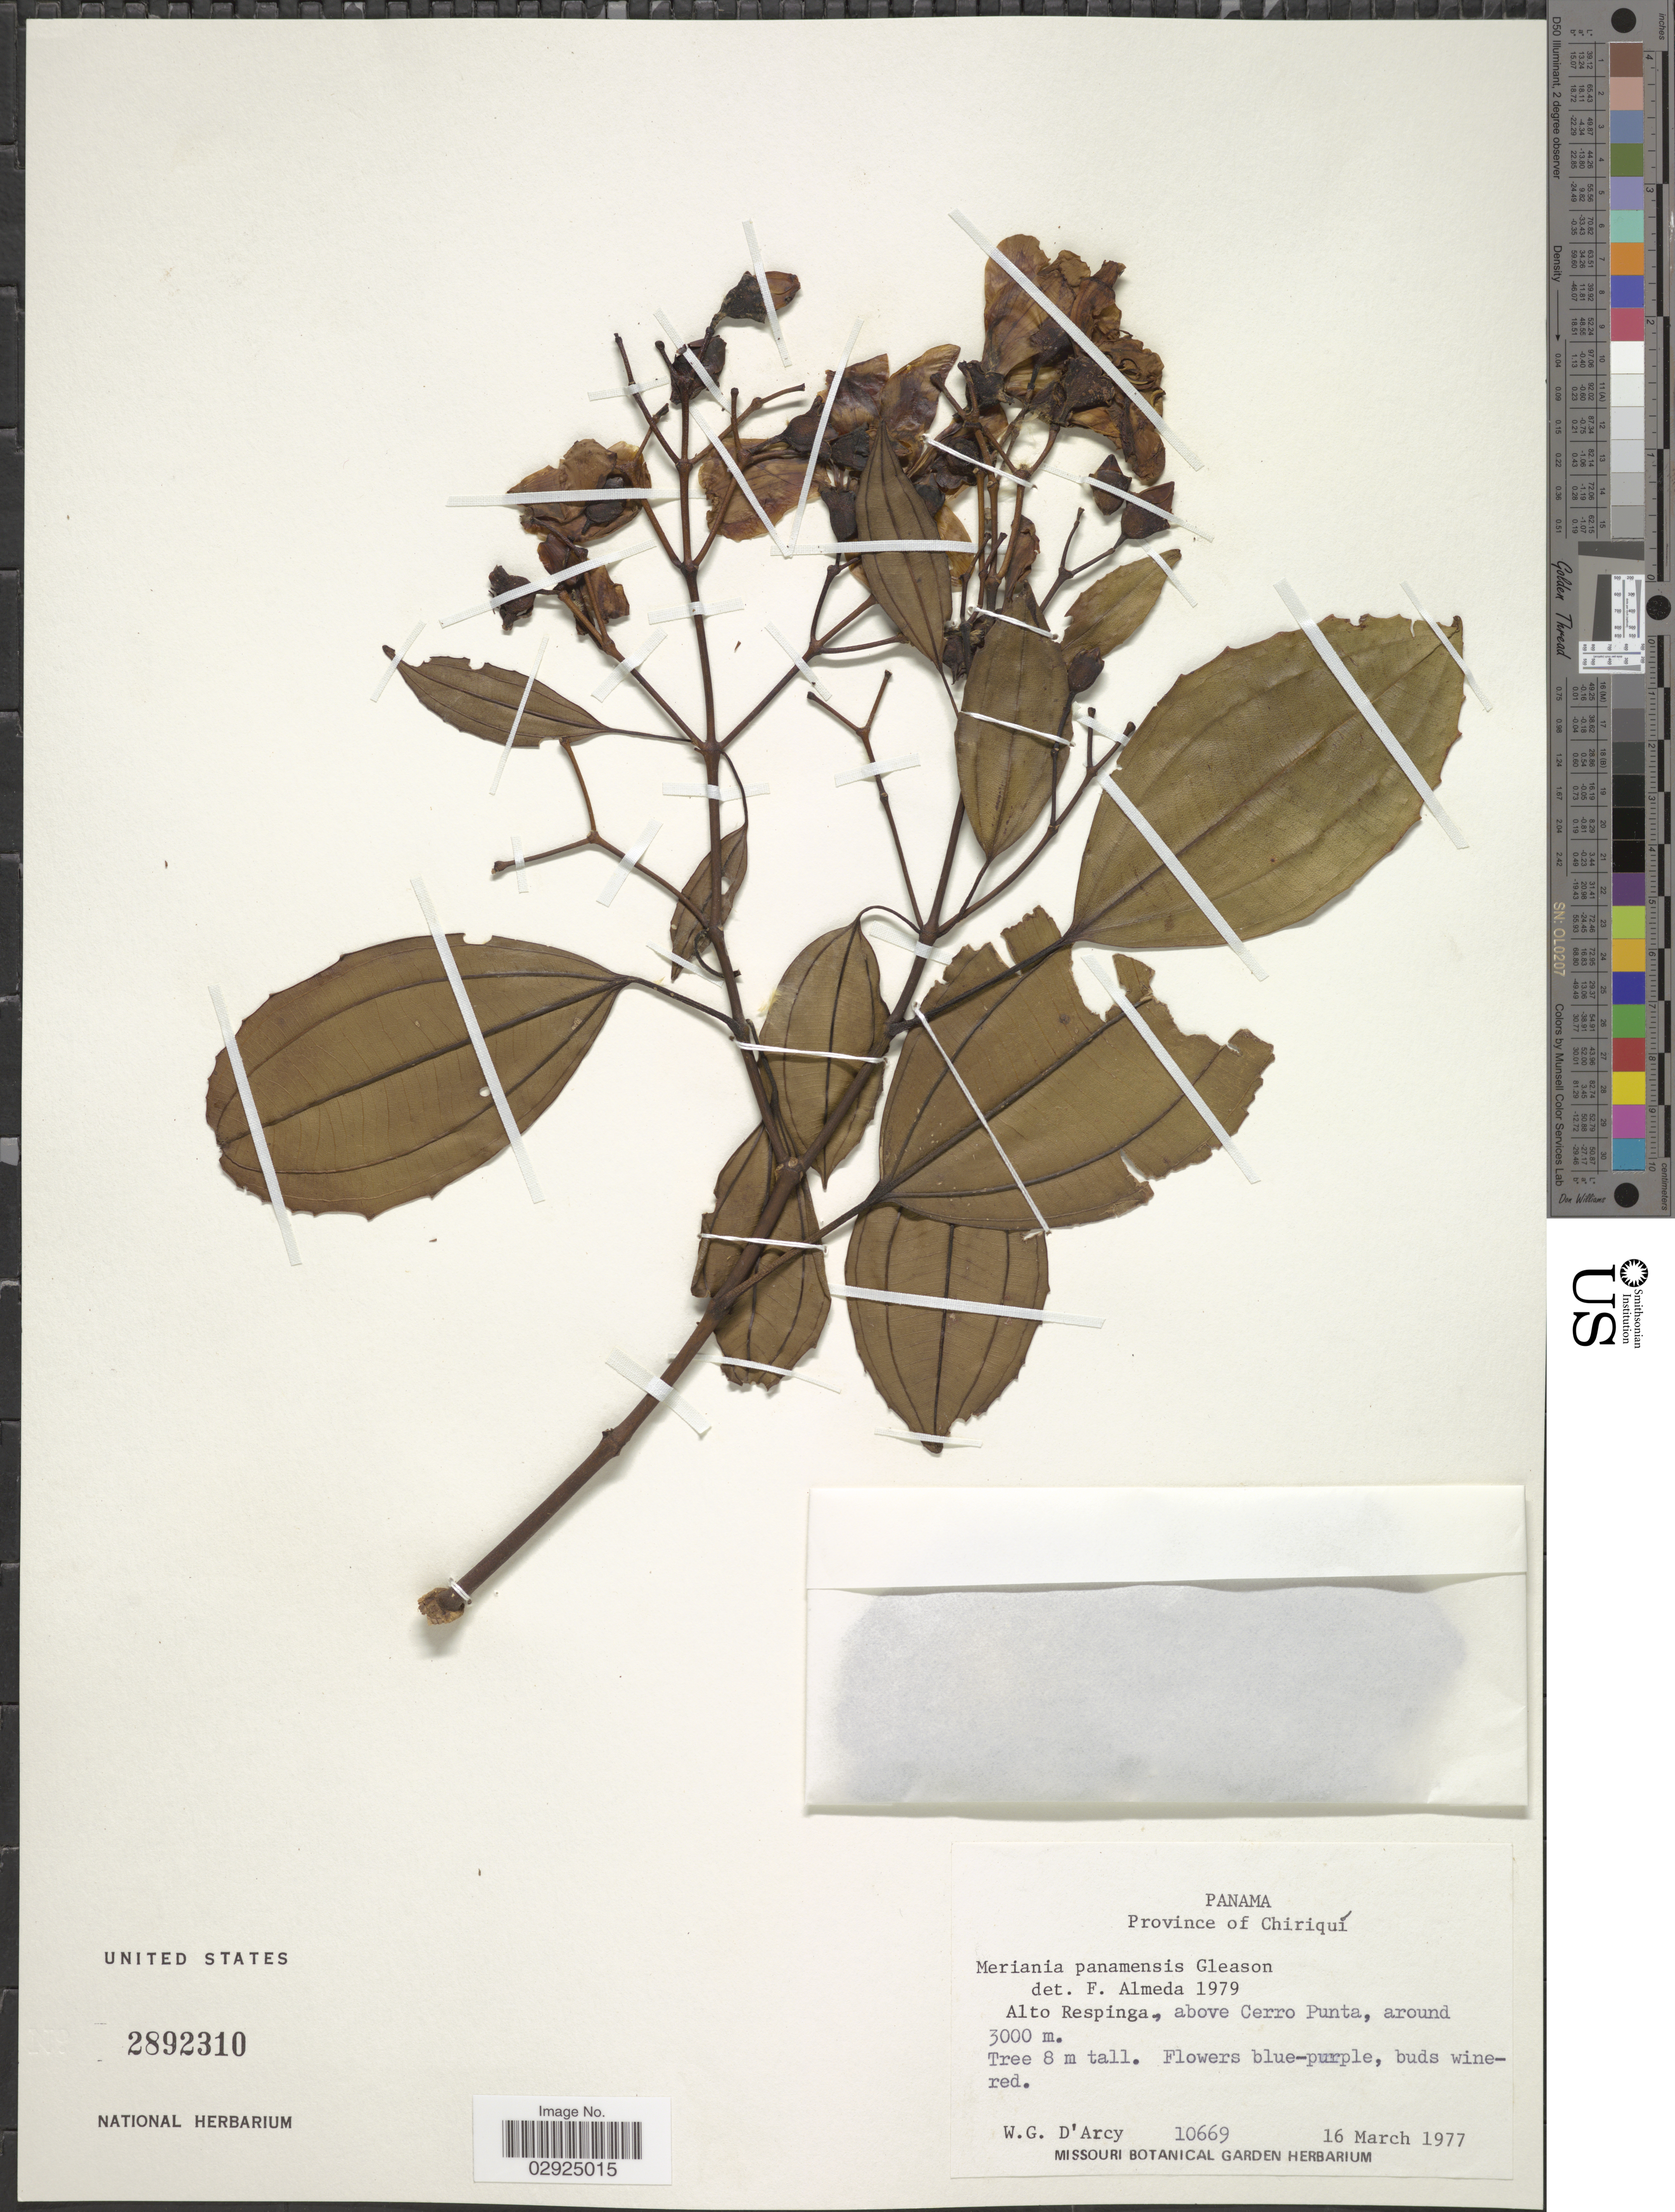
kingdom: Plantae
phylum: Tracheophyta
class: Magnoliopsida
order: Myrtales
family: Melastomataceae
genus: Meriania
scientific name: Meriania panamensis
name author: Gleason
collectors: W. G. D'Arcy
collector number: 10669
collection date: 1977-03-16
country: Panama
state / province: Chiriqui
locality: Province of Chiriquí, Alto Respinga, above Cerro Punta.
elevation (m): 3000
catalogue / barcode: US 2892310